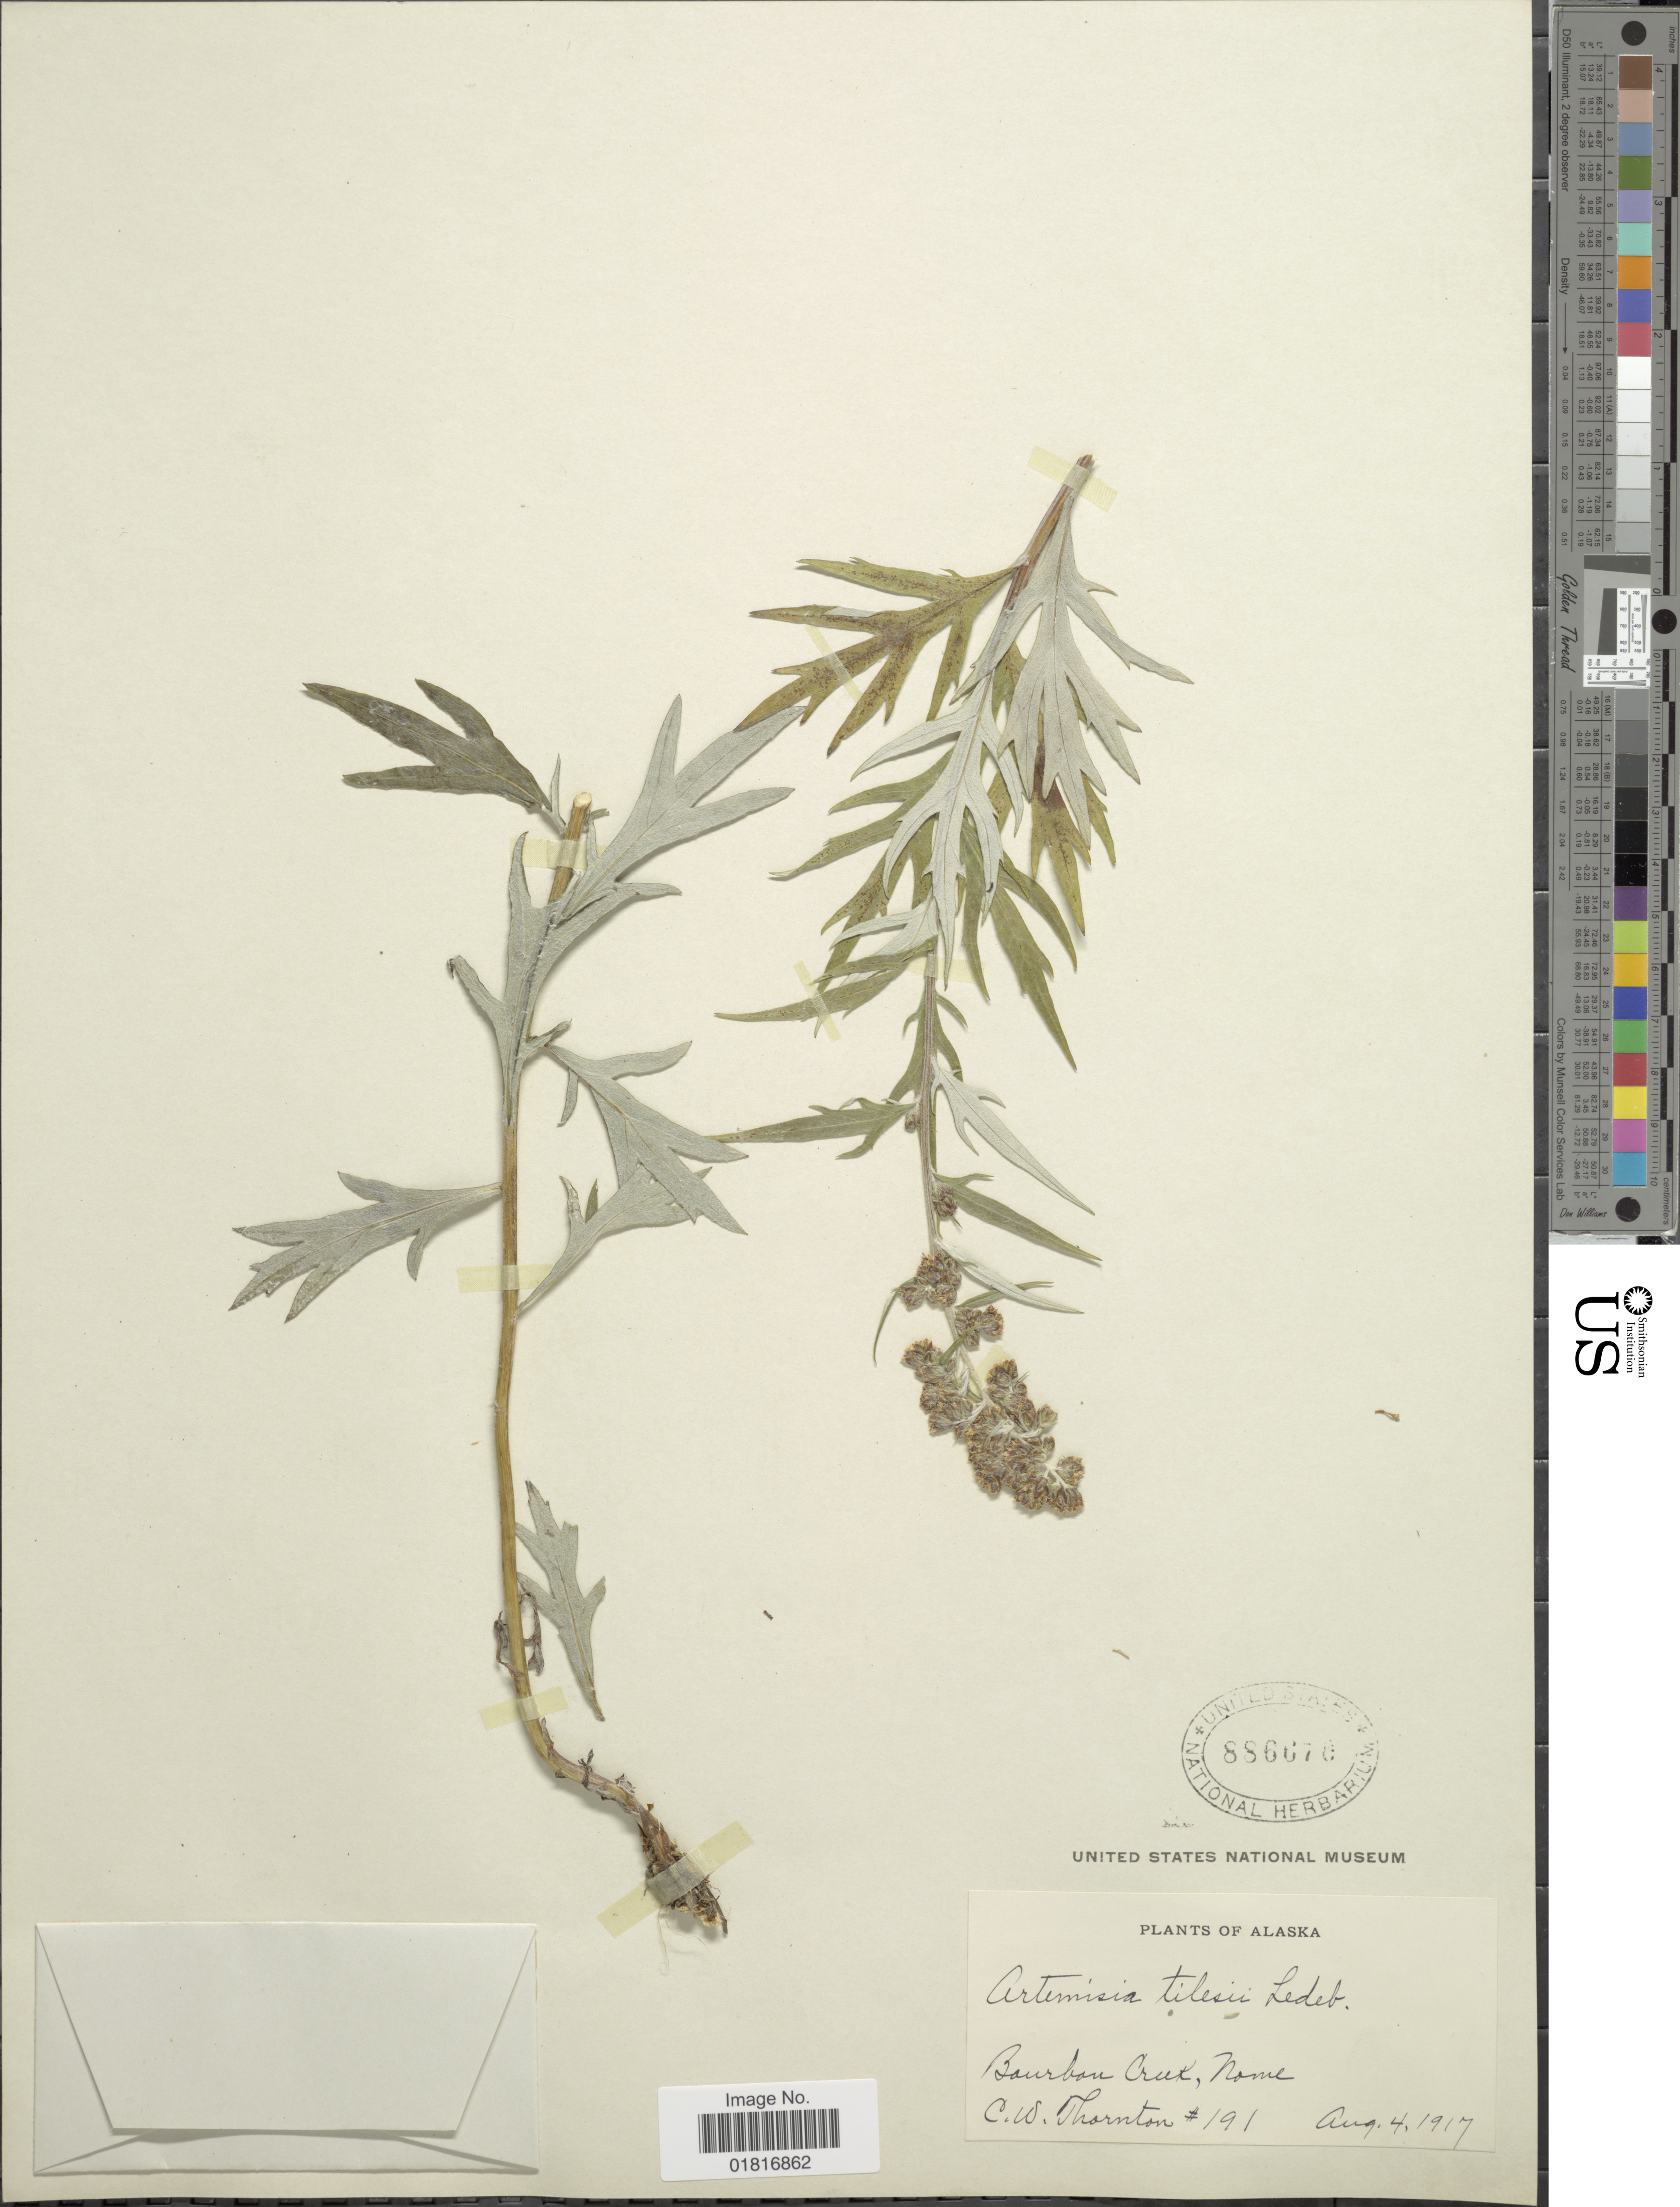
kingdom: Plantae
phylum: Tracheophyta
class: Magnoliopsida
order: Asterales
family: Asteraceae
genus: Artemisia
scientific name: Artemisia tilesii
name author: Ledeb.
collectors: C. Thornton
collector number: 191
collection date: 1917-08-04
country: United States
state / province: Alaska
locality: Bourbon Creek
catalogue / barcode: US 886670